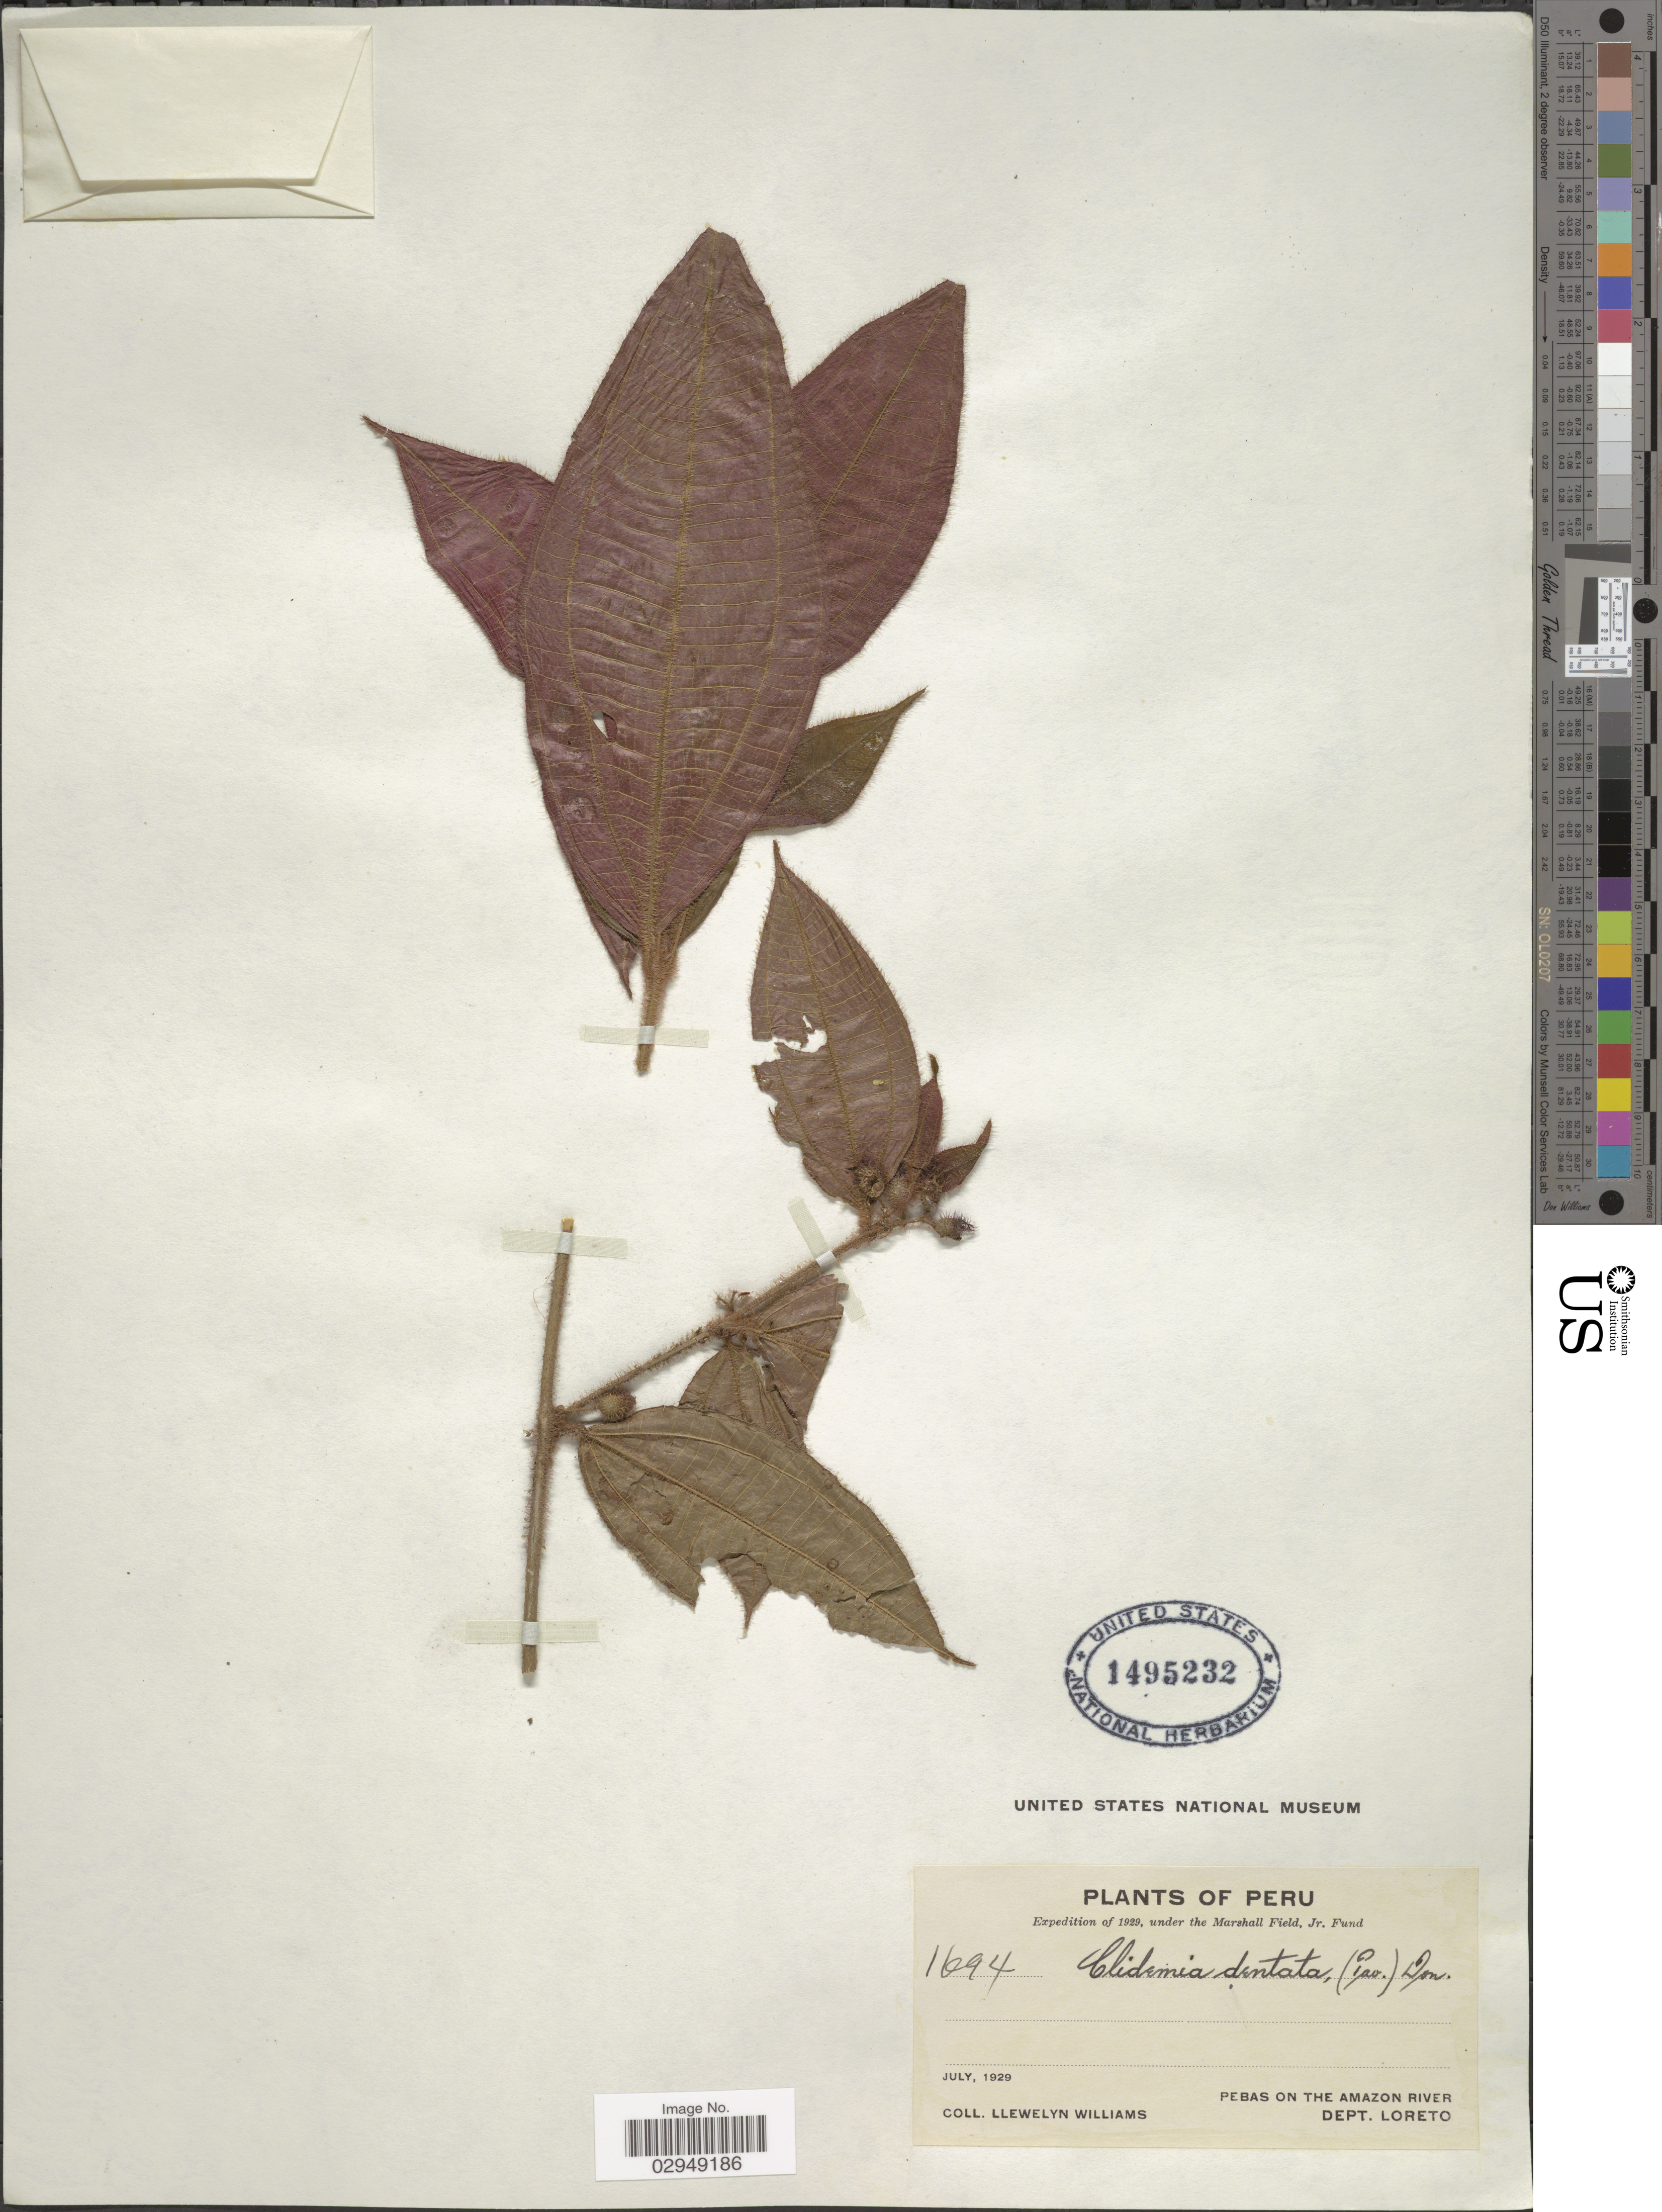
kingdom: Plantae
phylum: Tracheophyta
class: Magnoliopsida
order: Myrtales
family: Melastomataceae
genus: Clidemia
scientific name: Clidemia dentata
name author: D. Don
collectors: Ll. Williams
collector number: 1694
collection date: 1929-07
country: Peru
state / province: Loreto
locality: Pebas on the Amazon River, Dept. Loreto.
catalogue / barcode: US 1495232